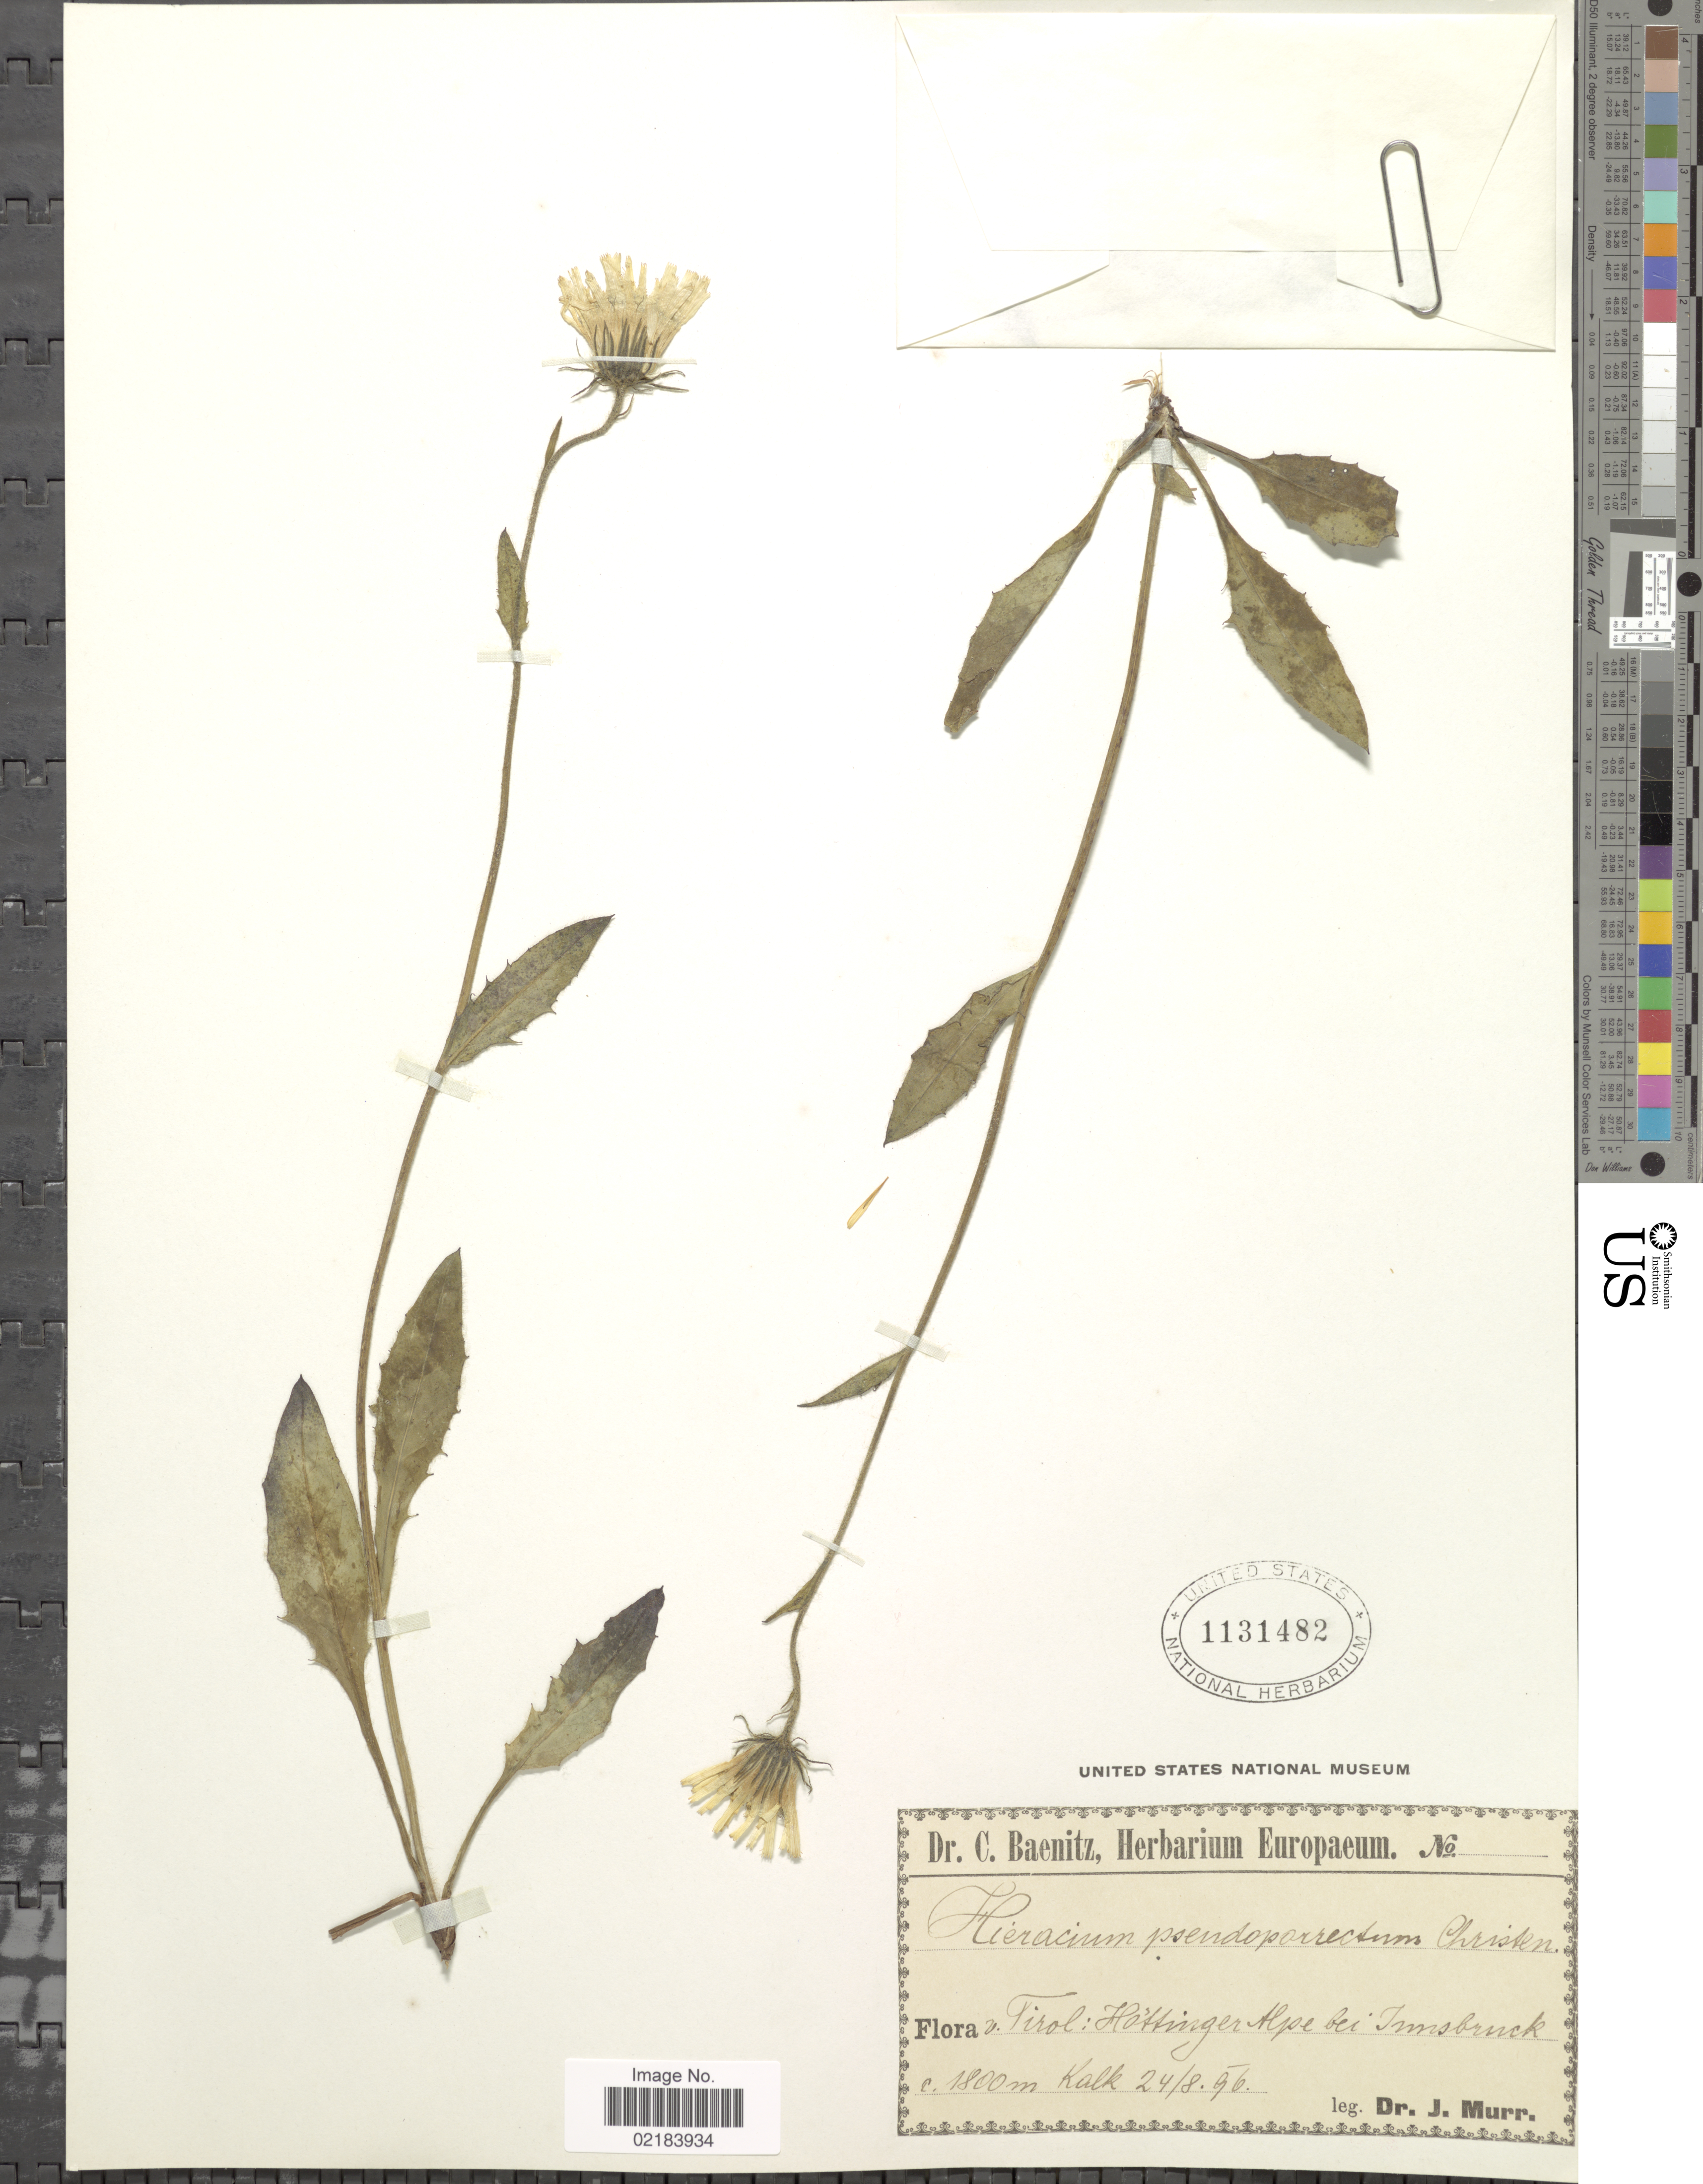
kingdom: Plantae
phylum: Tracheophyta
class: Magnoliopsida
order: Asterales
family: Asteraceae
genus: Hieracium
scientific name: Hieracium dentatum subsp. pseudoporrectum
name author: (Gremli) Näg. & Peter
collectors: J. Murr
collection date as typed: Transcribed d/m/y: 24/8/96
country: Austria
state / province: Tirol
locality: Hottingen alpe bei Timsbruck [interpreted]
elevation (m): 1800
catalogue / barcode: US 1131482